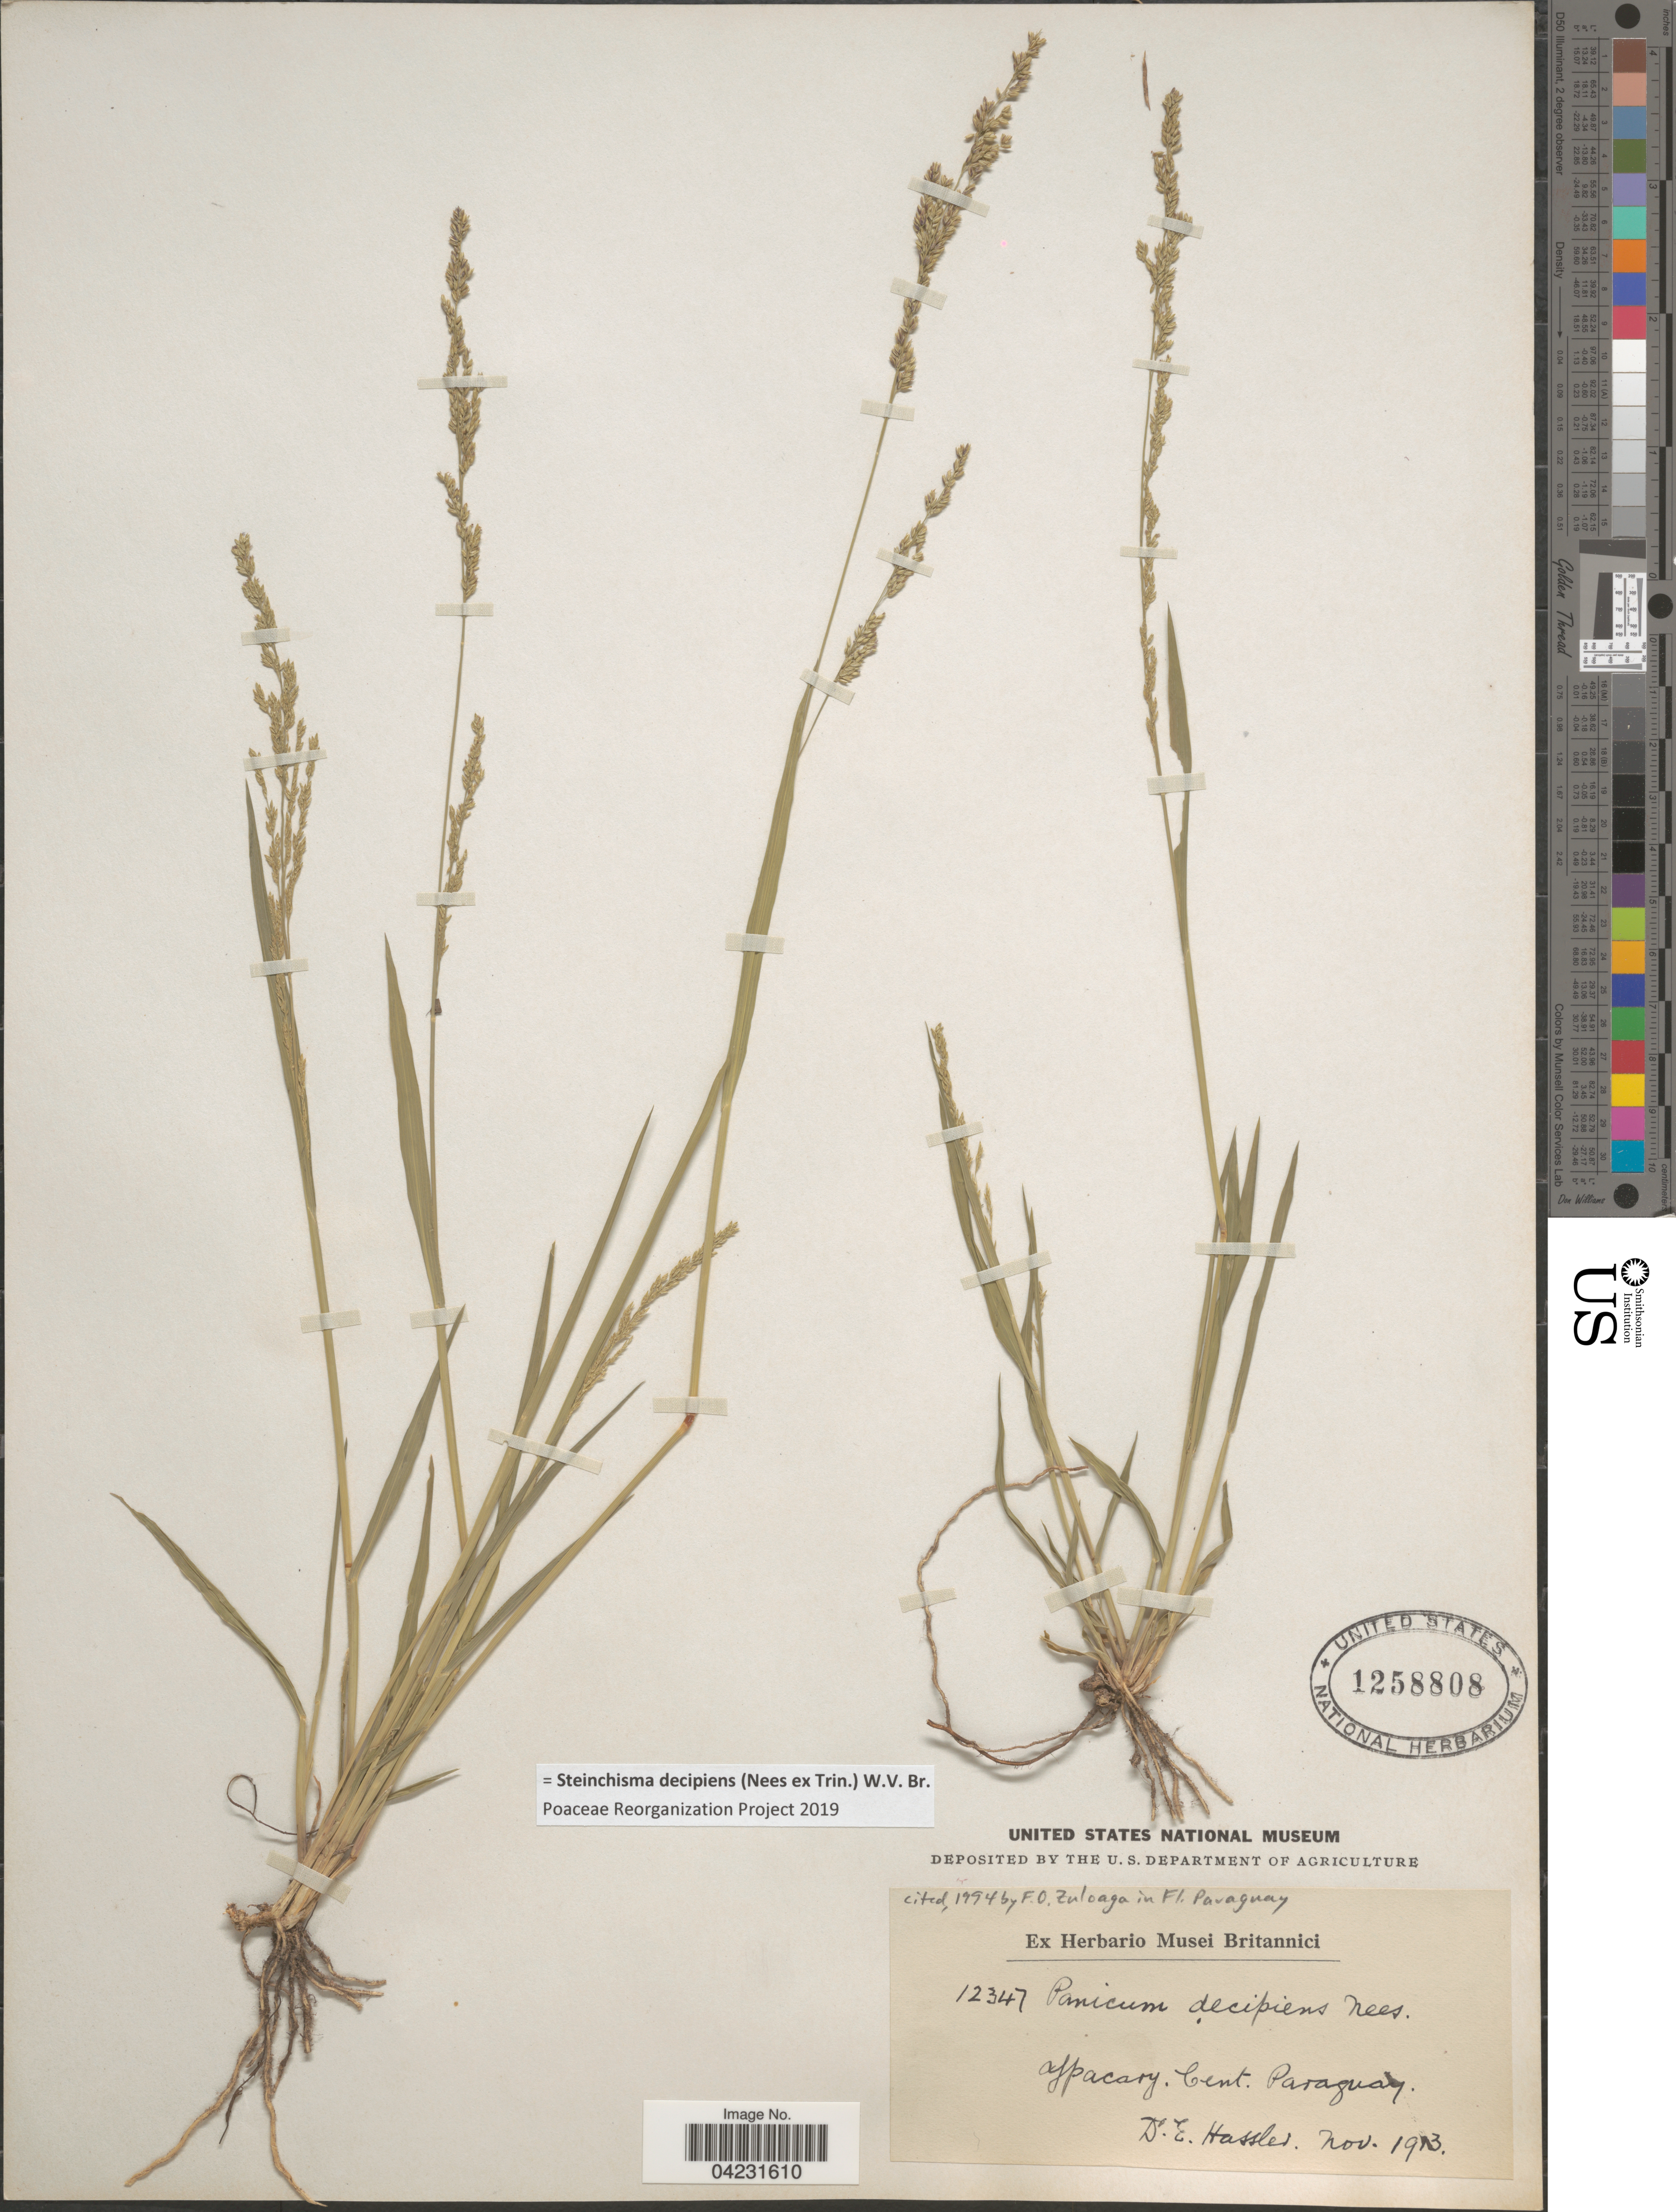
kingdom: Plantae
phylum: Tracheophyta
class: Liliopsida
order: Poales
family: Poaceae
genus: Steinchisma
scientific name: Steinchisma decipiens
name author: (Nees ex Trin.) W.V. Br.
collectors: E. Hassler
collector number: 12347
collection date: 1913-11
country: Paraguay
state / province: Central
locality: Ypacary. Cent. Paraguay.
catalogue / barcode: US 1258808